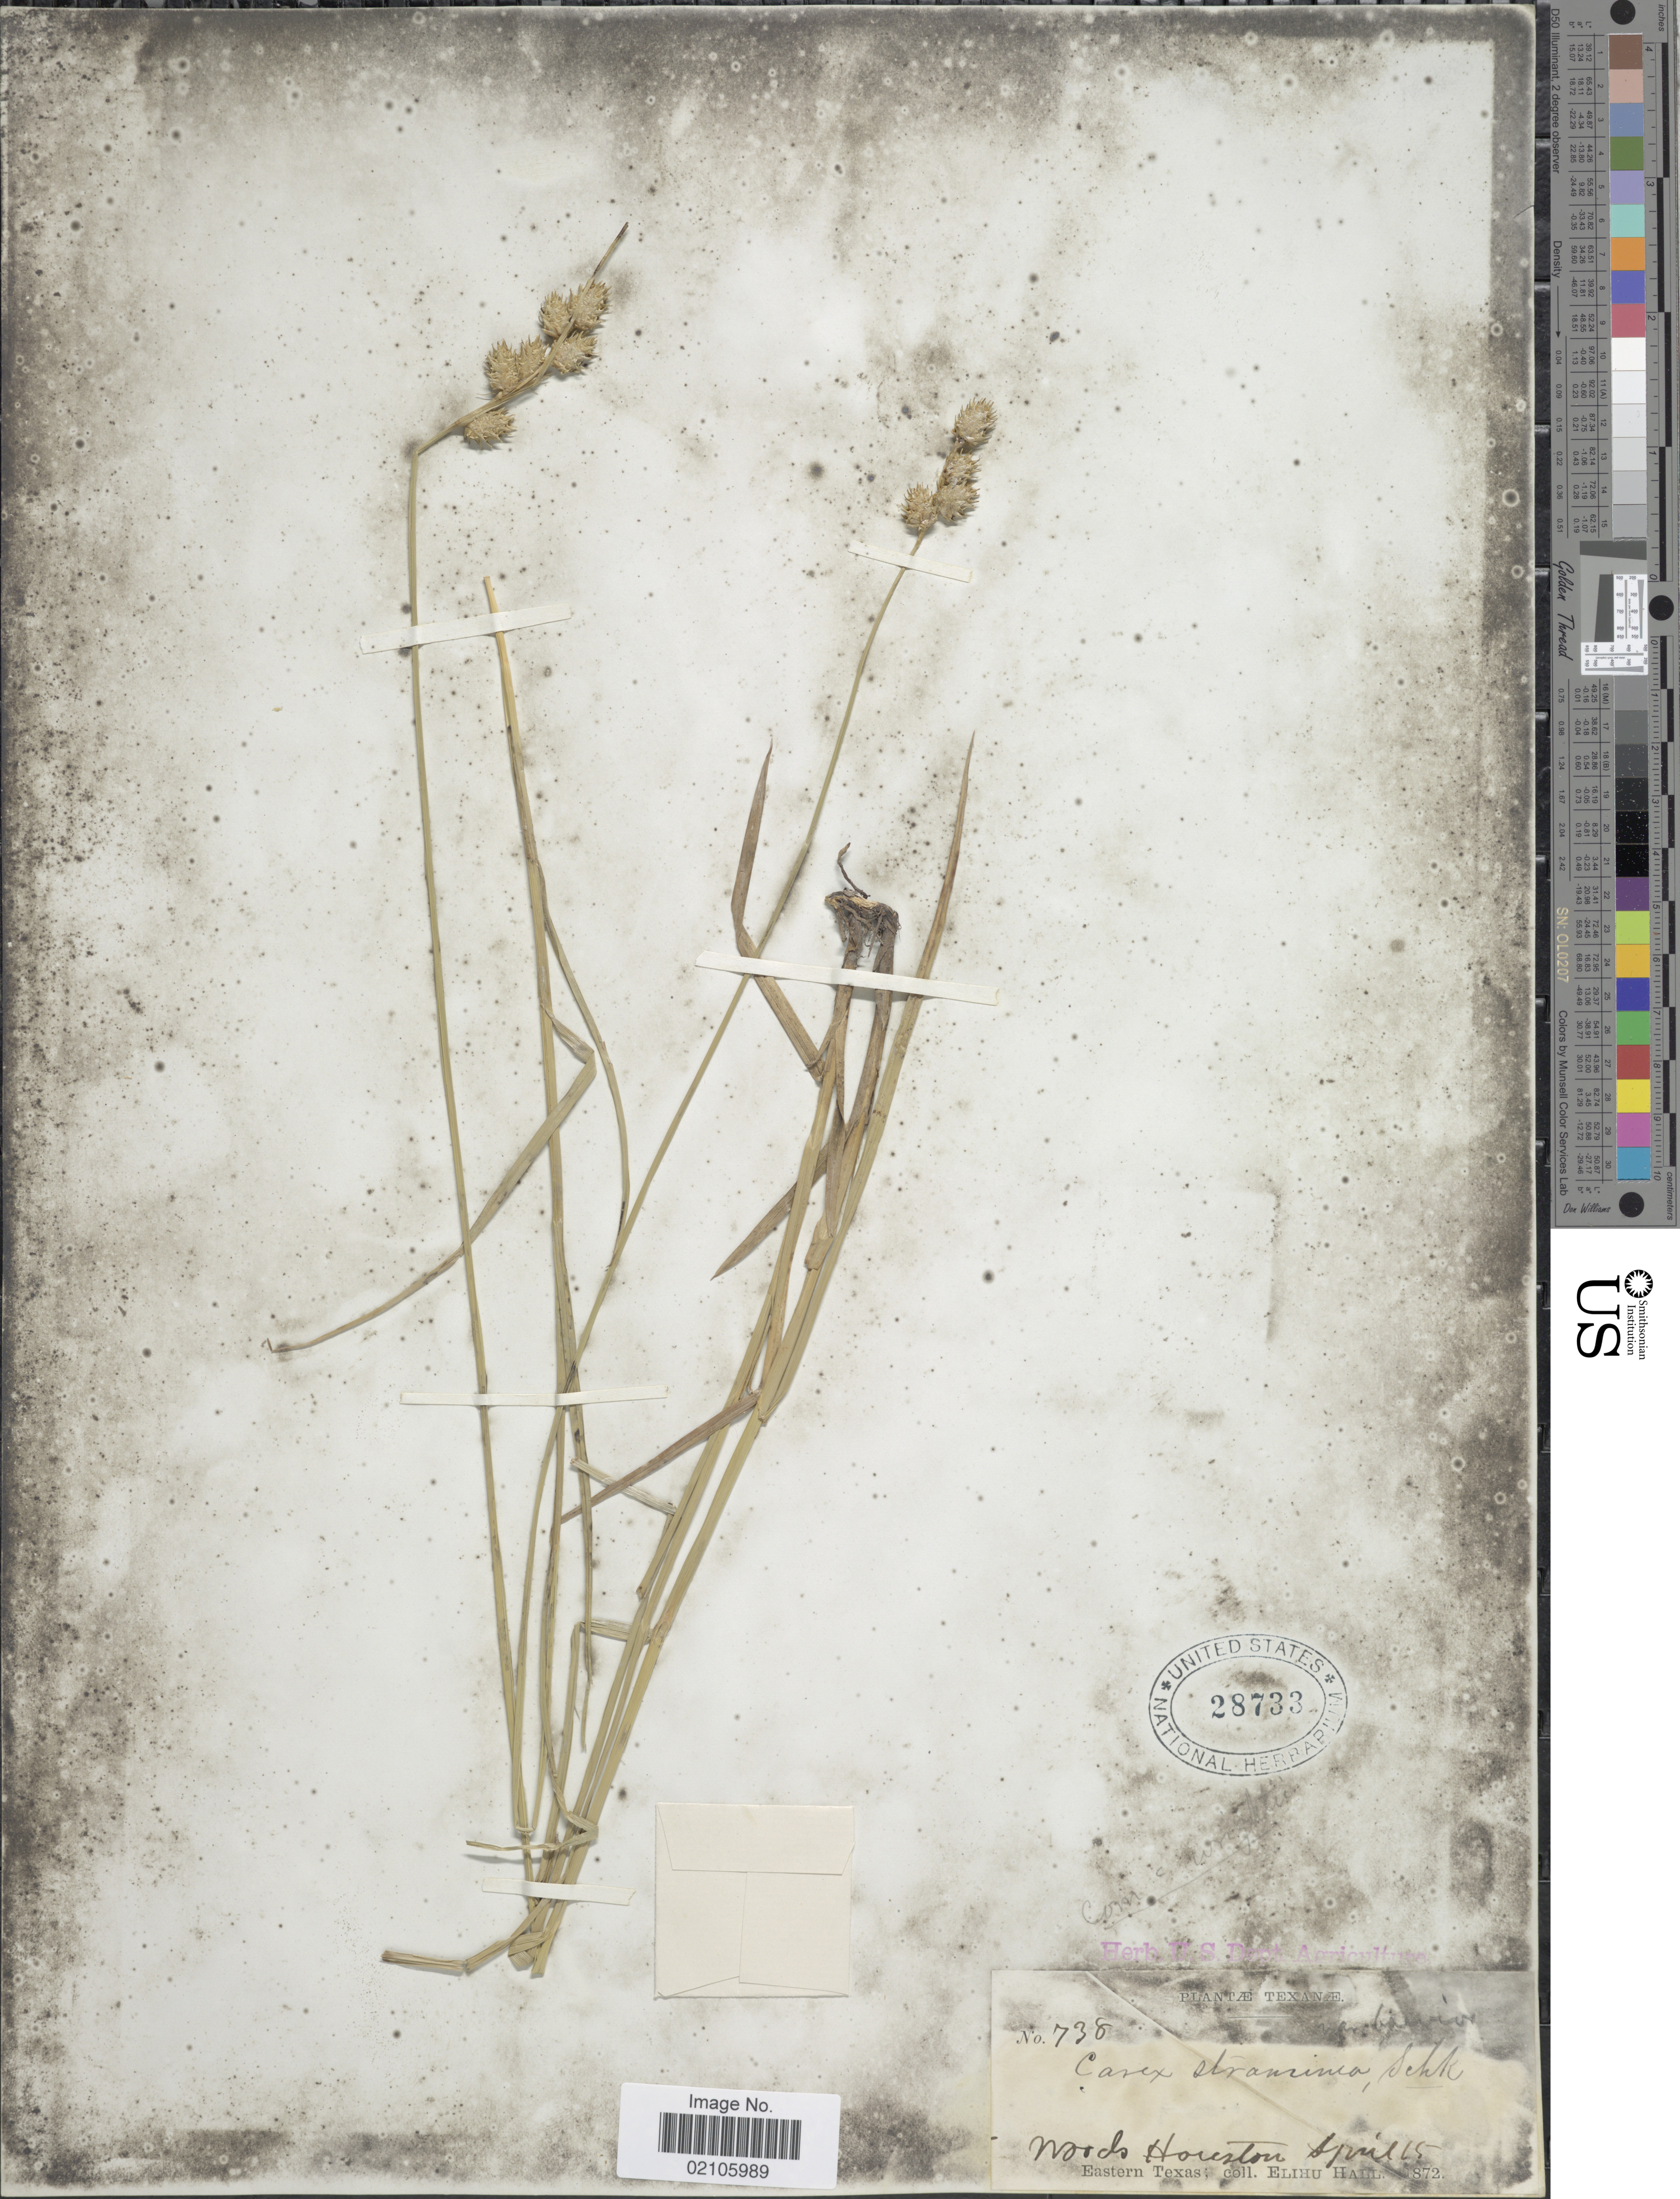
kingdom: Plantae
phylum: Tracheophyta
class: Liliopsida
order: Poales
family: Cyperaceae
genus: Carex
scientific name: Carex brevior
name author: (Dewey) Mack. ex Lunell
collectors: E. Hall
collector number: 738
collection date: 1872-04-15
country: United States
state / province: Texas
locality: Woods Houston, Eastern Texas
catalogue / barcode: US 28733